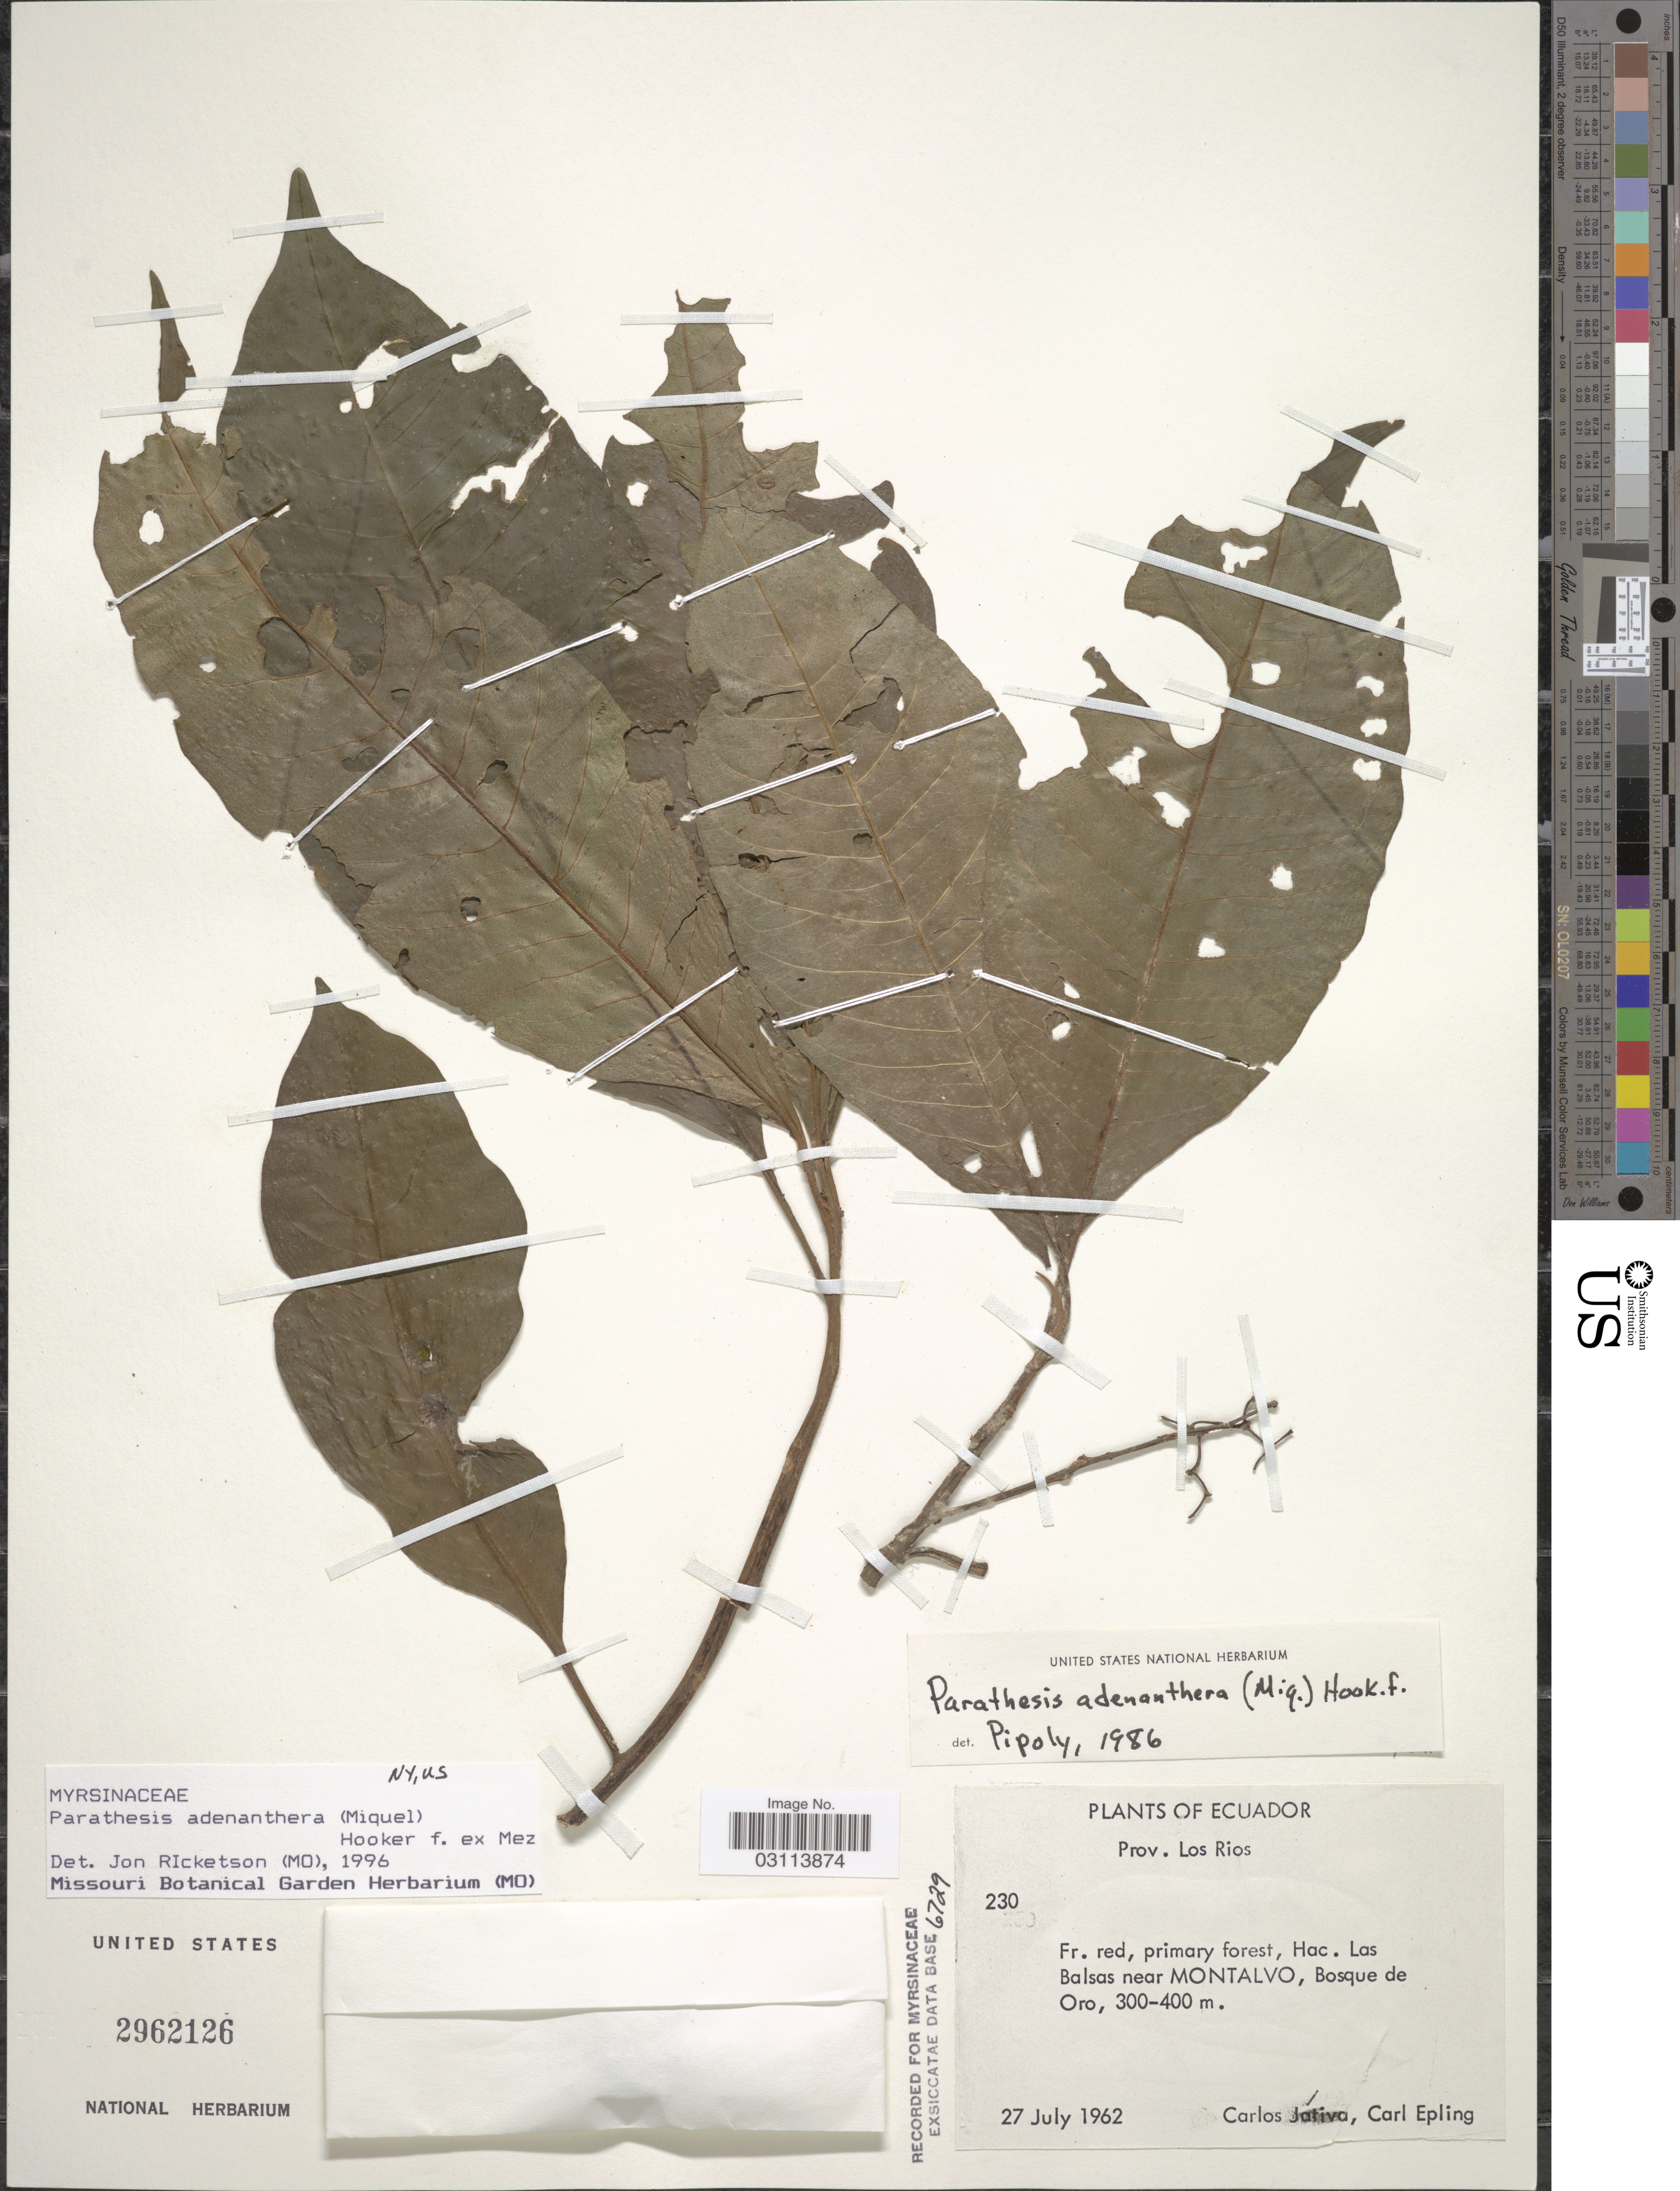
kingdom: Plantae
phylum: Tracheophyta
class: Magnoliopsida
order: Ericales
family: Primulaceae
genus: Parathesis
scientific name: Parathesis adenanthera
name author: (Miq.) Hook. f. ex Mez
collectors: C. D. Játiva & C. C. Epling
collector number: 230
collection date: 1962-07-27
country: Ecuador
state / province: Los Ríos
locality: Hac. Las Blasas near Montalvo, Bosque de Oro.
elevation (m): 300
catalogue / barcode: US 2962126